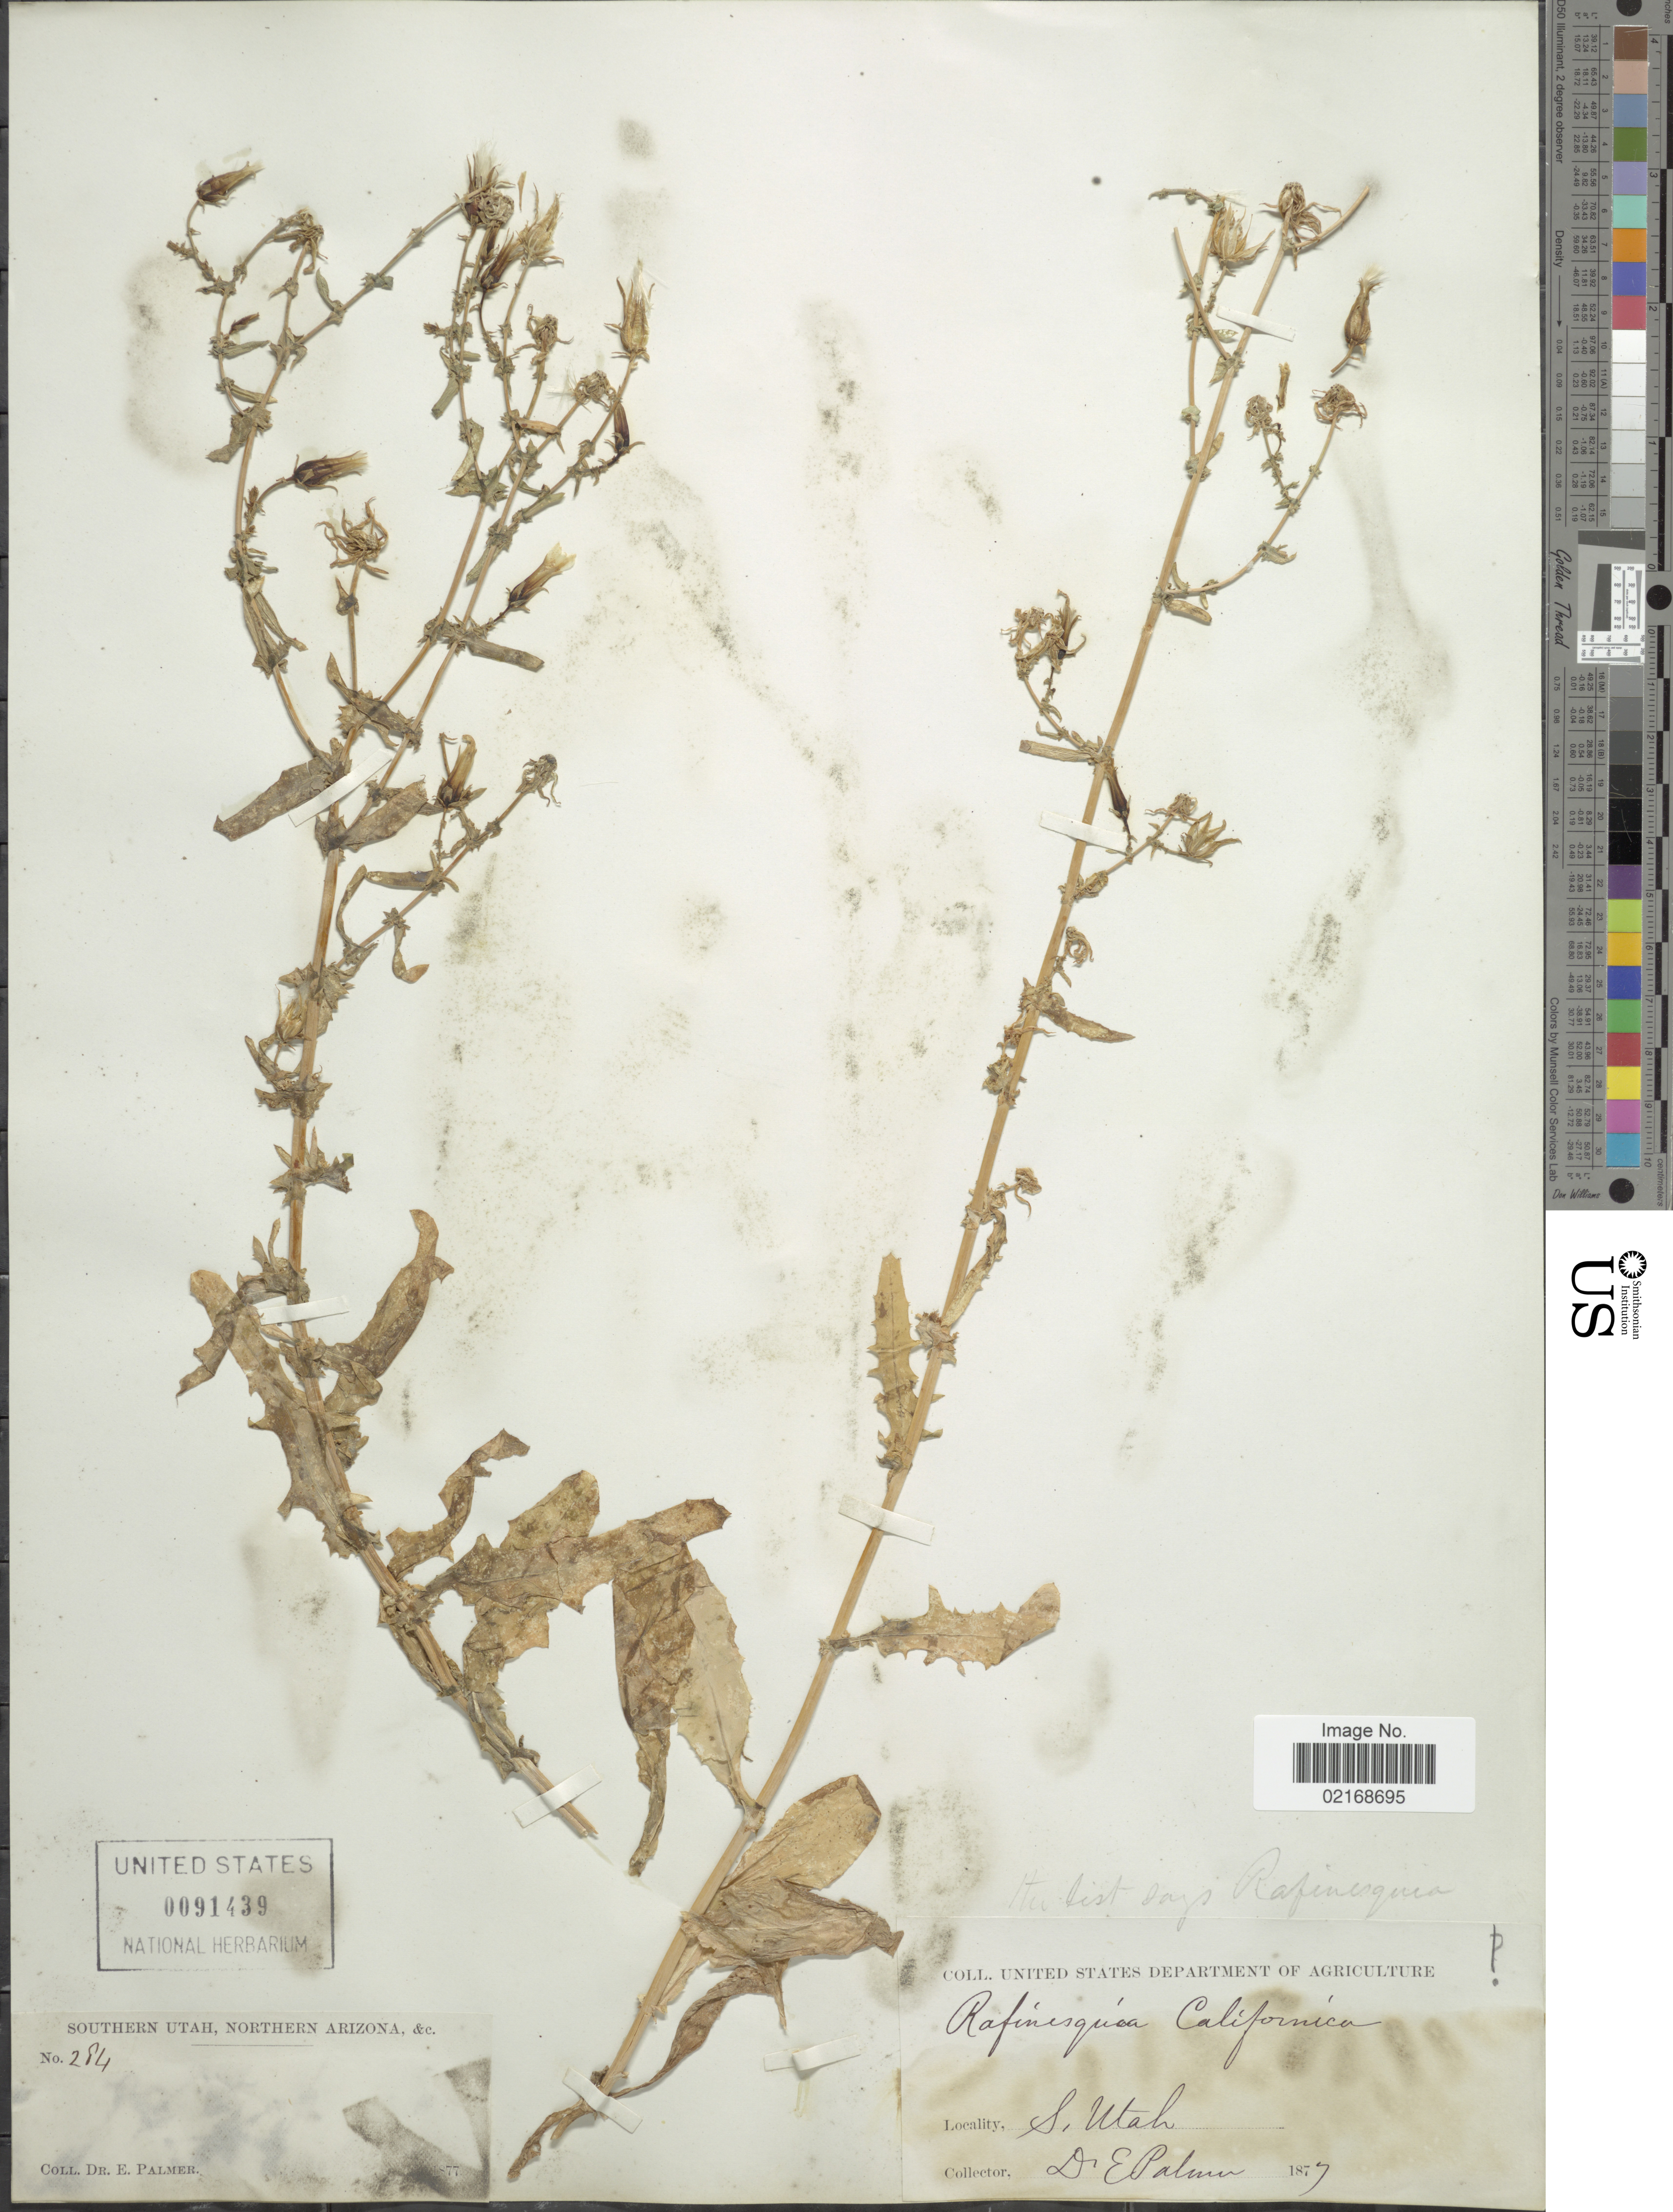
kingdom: Plantae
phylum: Tracheophyta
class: Magnoliopsida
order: Asterales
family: Asteraceae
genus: Rafinesquia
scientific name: Rafinesquia californica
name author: Nutt.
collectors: E. Palmer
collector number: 284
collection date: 1879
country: United States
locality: Southern Utah, Northern Arizona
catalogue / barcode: US 91439